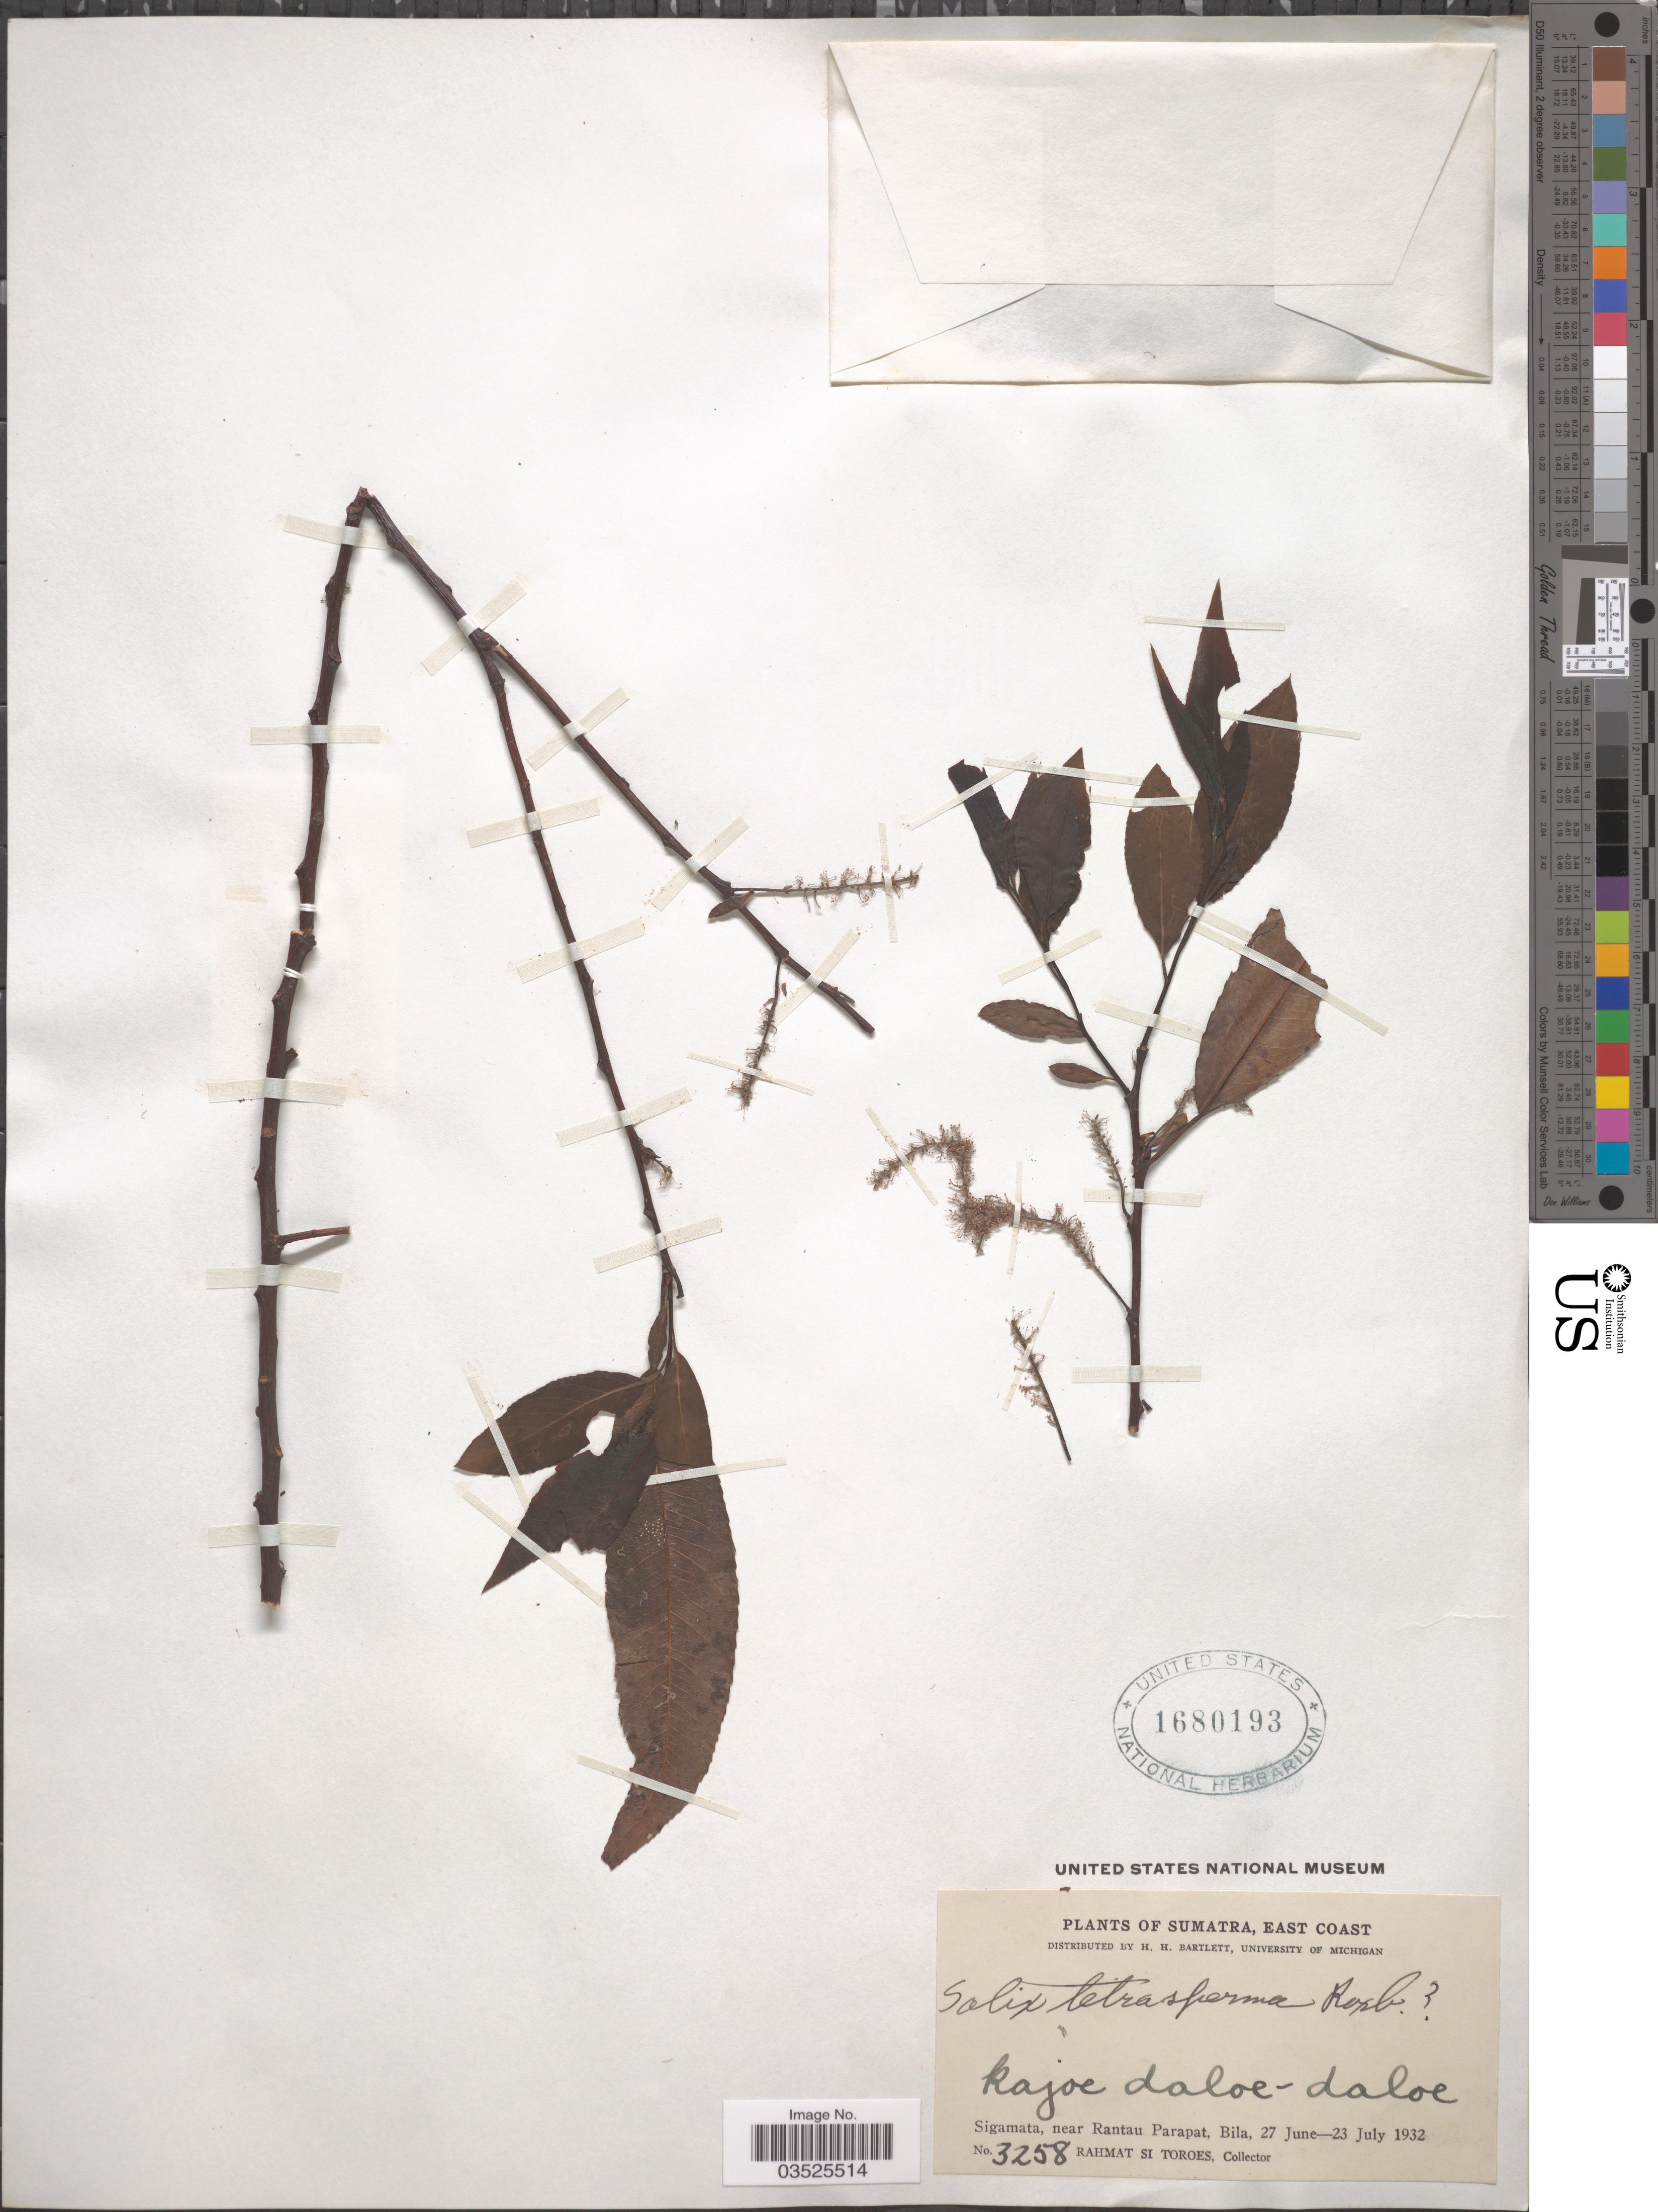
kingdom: Plantae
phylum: Tracheophyta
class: Magnoliopsida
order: Malpighiales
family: Salicaceae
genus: Salix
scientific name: Salix tetrasperma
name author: Roxb.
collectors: Rahmat Si Boeea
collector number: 3258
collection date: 1932-06-27/1932-07-23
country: Indonesia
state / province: Sumatra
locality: East Coast. Sigamata, near Rantau Parapat, Bila.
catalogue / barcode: US 1680193